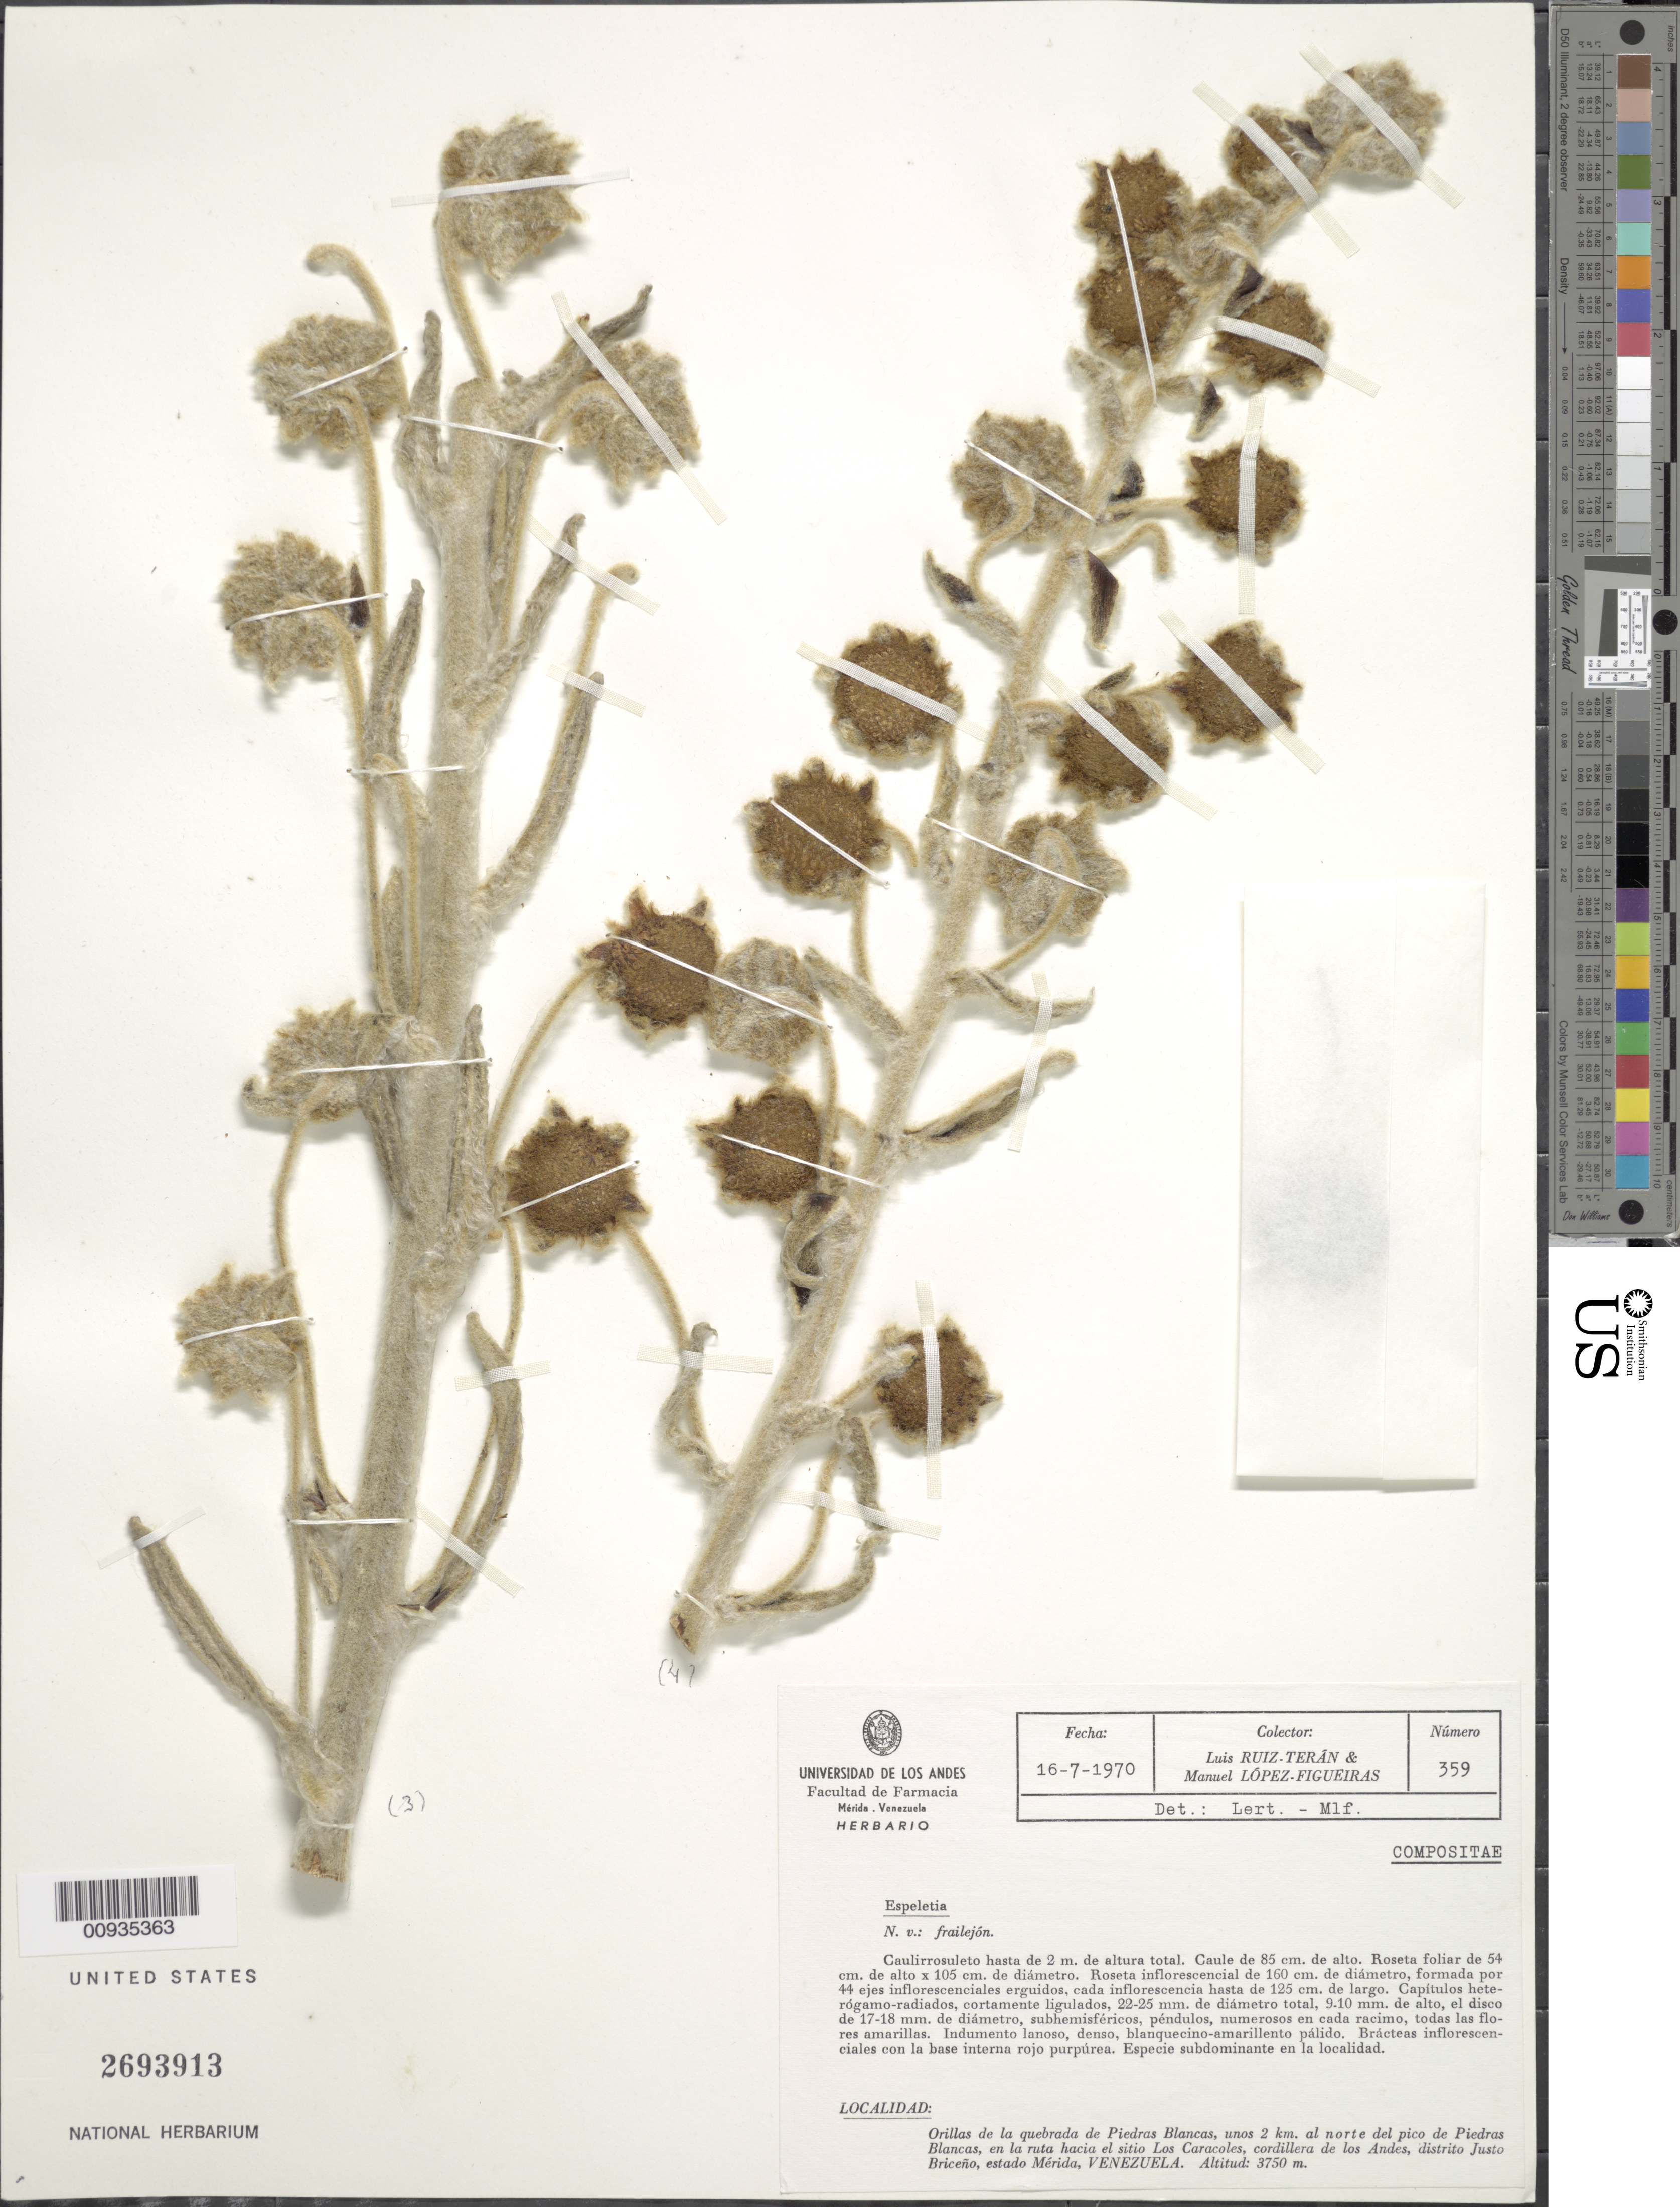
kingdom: Plantae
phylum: Tracheophyta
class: Magnoliopsida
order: Asterales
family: Asteraceae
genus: Coespeletia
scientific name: Coespeletia spicata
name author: (Sch. Bip. ex Wedd.) Cuatrec.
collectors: L. Teran & M. López Figueiras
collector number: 359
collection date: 1970-07-16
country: Venezuela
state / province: Mérida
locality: Orillas de la quebrada de Piedras Blancas, unos 2 km. al norte del pico de Piedras Blancas, en la ruta el sitio Los Caracoles, cordillera de los Andes, distrito Justo Briceno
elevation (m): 3750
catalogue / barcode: US 2693913